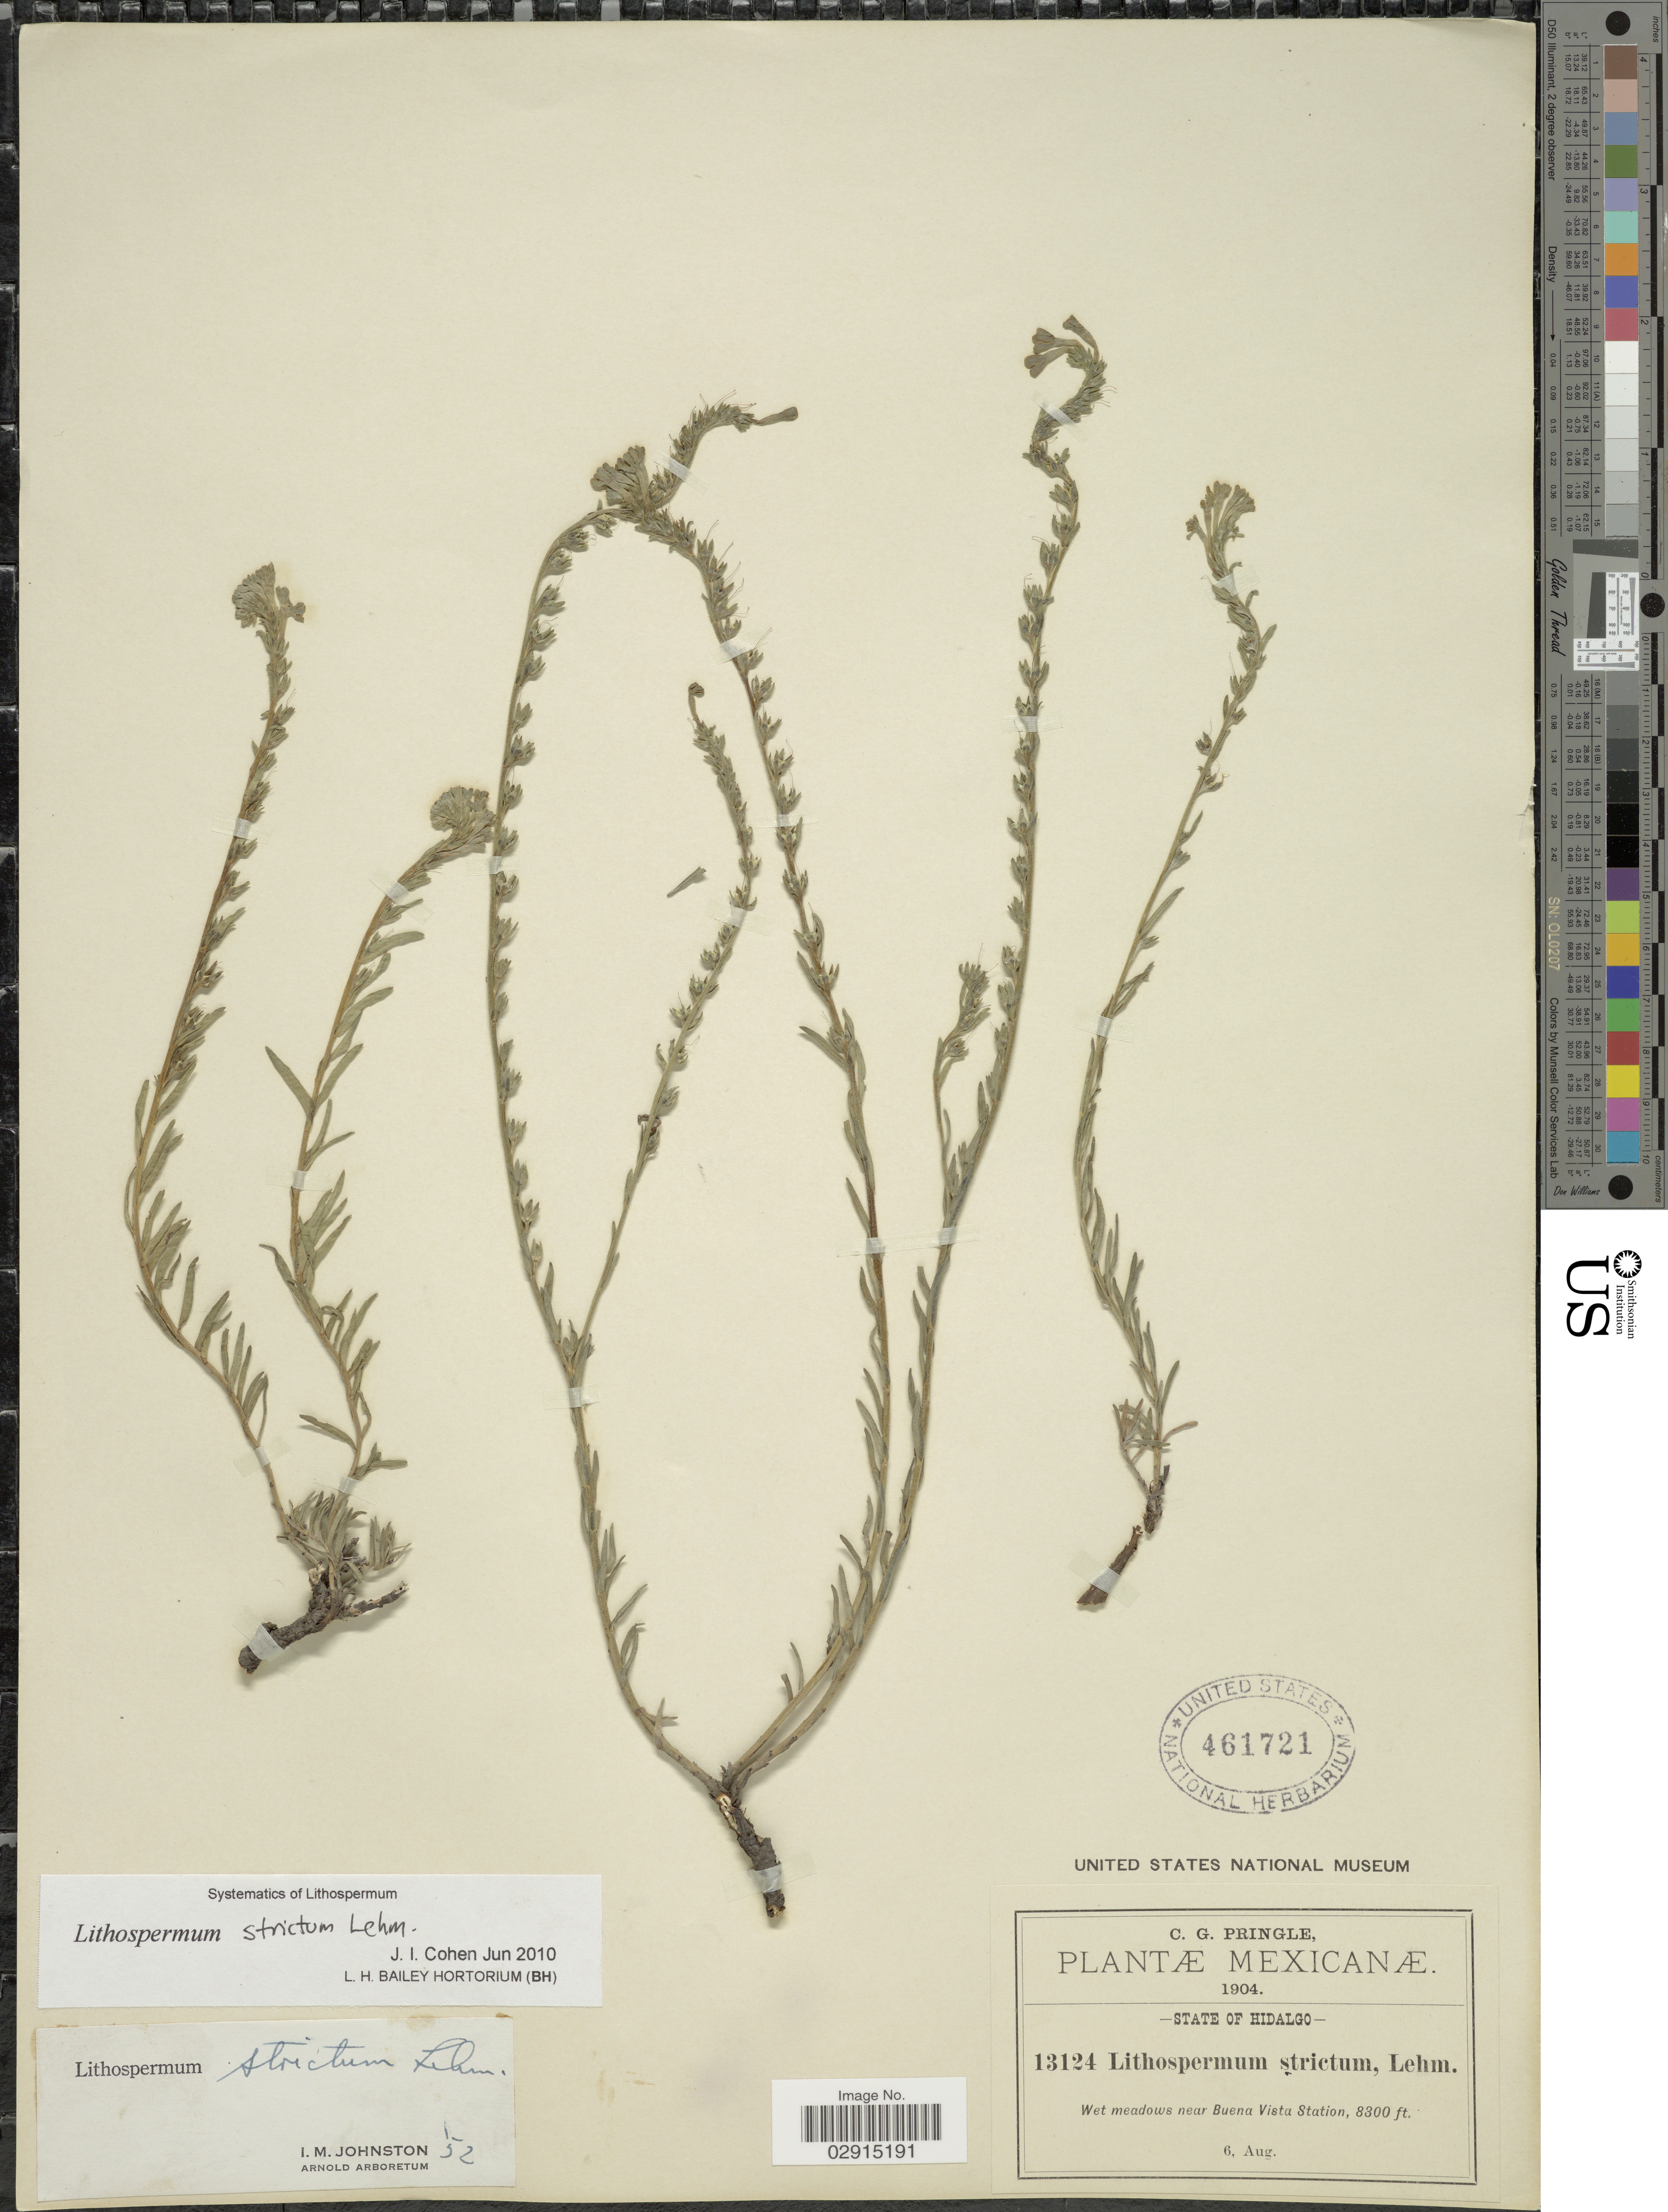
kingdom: Plantae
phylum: Tracheophyta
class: Magnoliopsida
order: Boraginales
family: Boraginaceae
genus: Lithospermum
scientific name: Lithospermum strictum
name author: Lehm.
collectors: C. G. Pringle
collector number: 13124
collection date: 1904-08-06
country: Mexico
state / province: Hidalgo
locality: Wet meadows near Buena Vista Station.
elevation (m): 2530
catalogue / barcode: US 461721